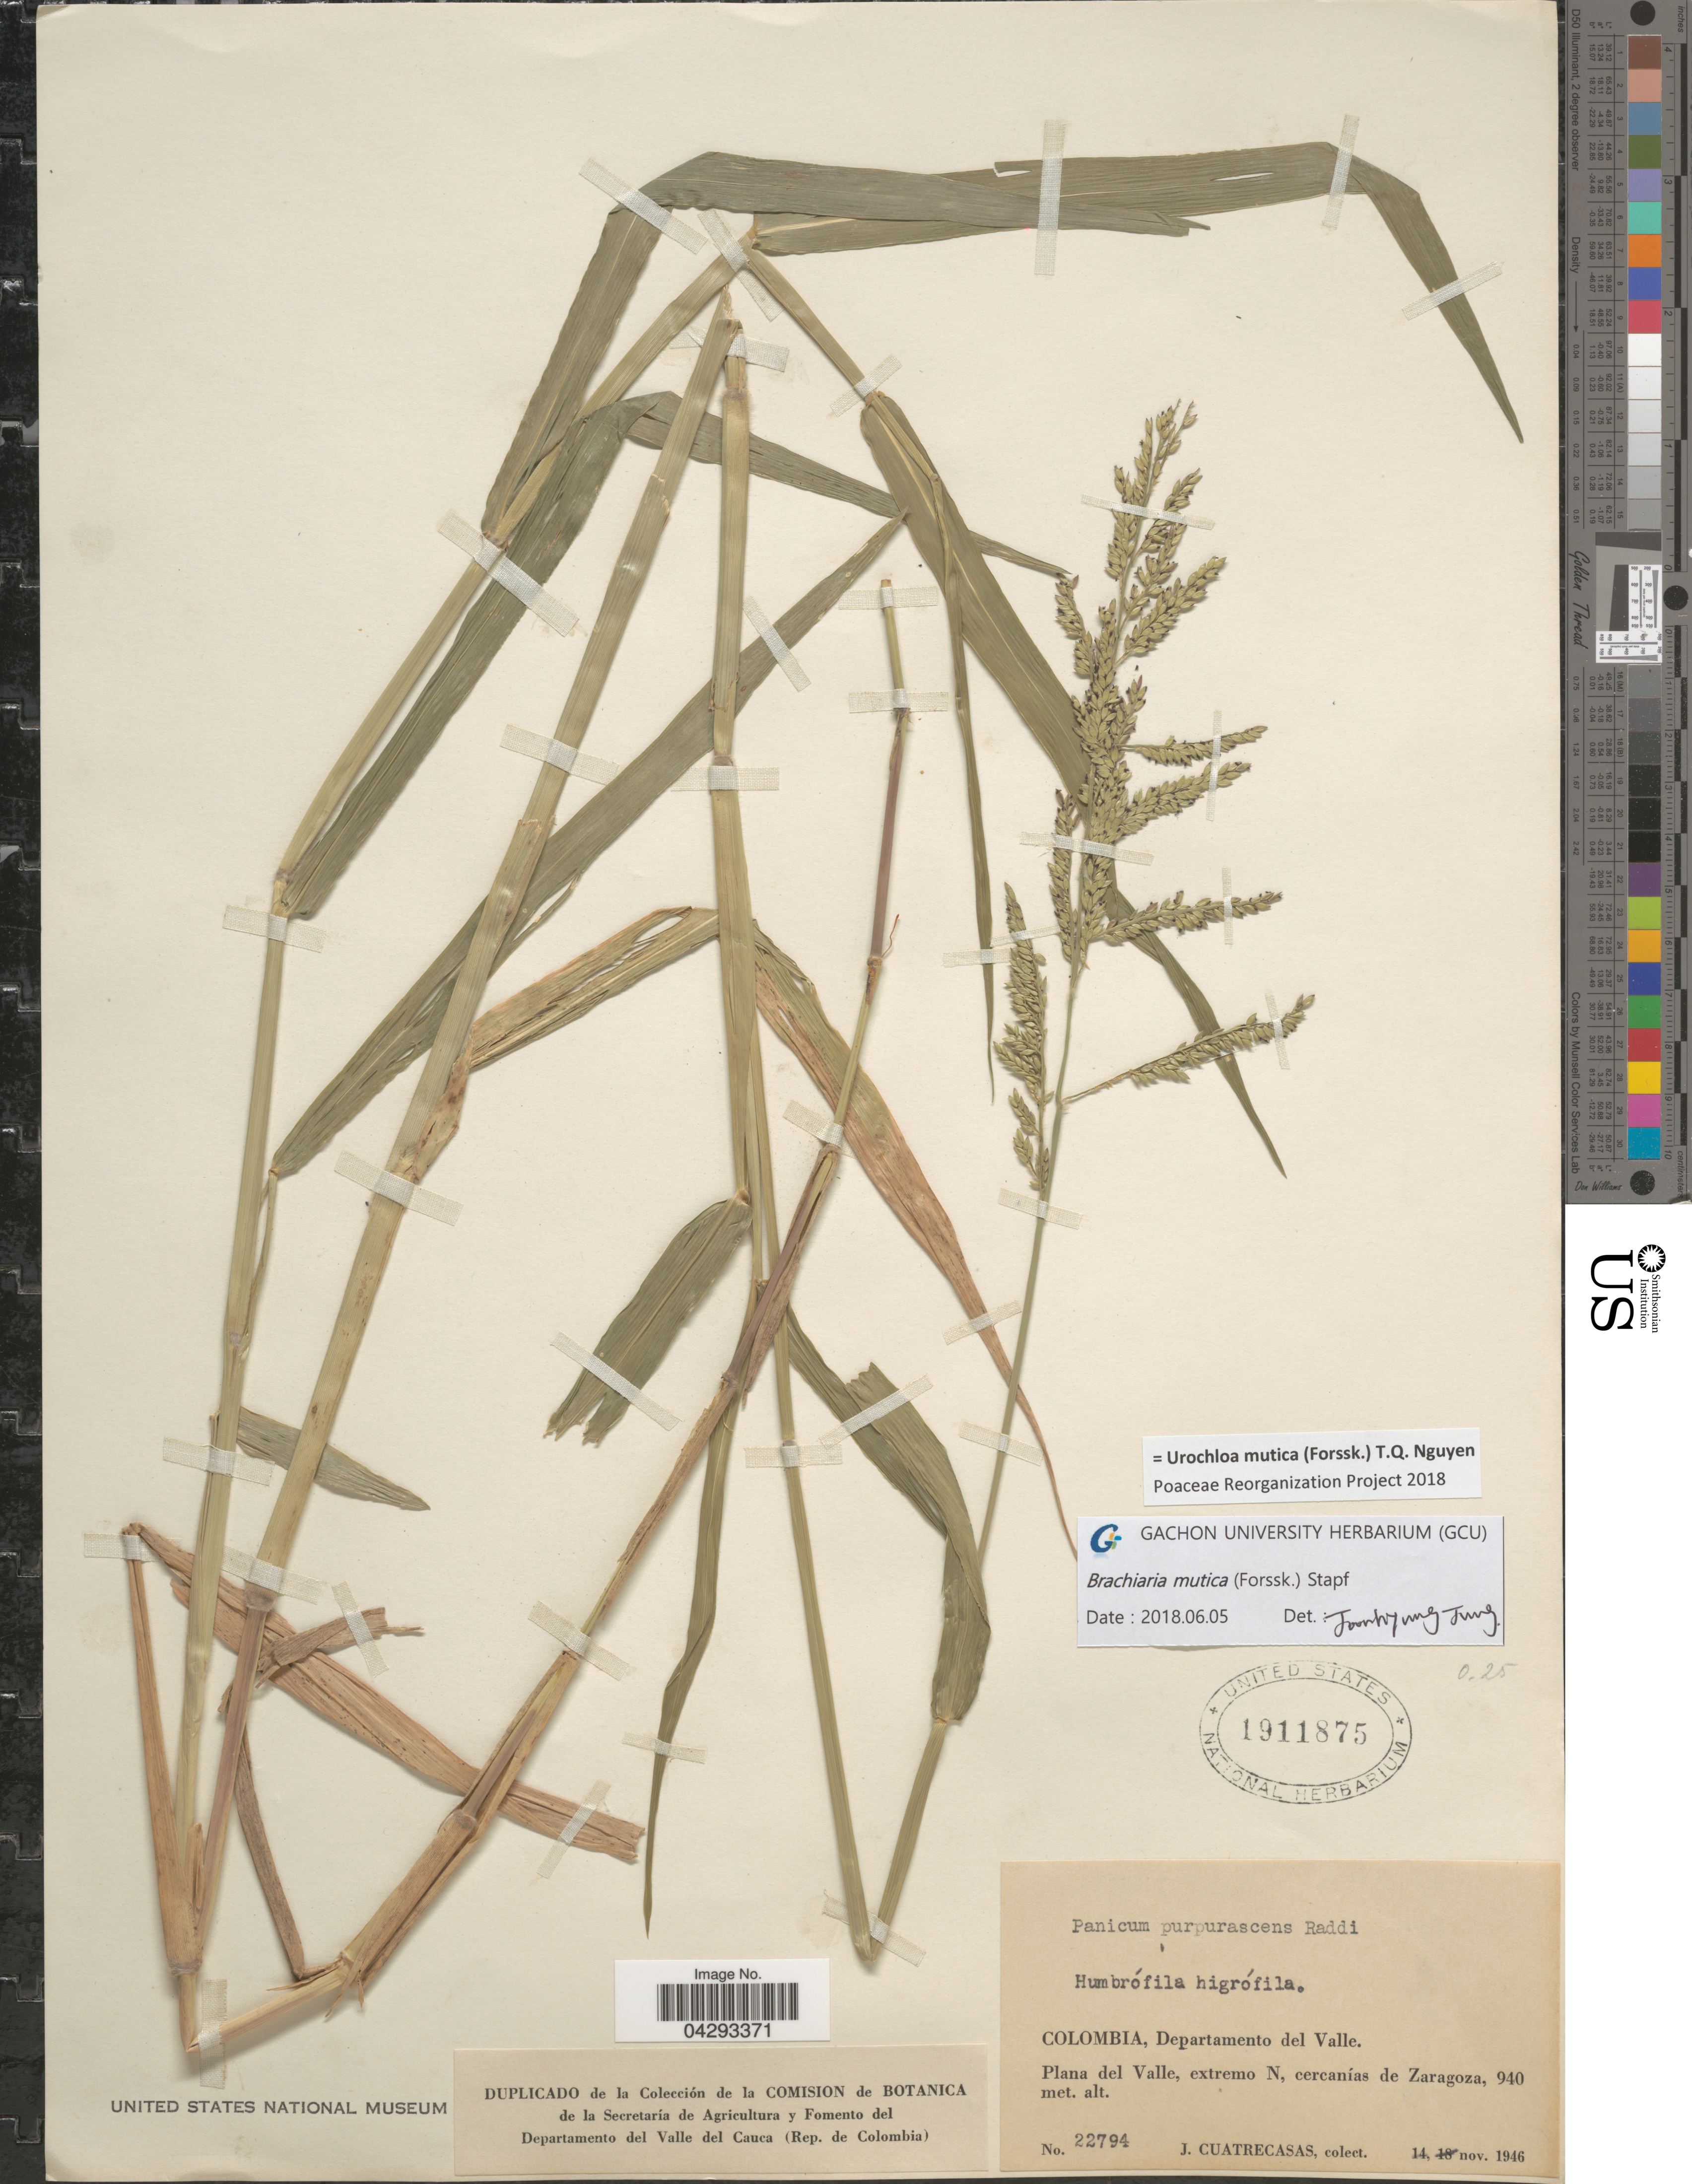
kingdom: Plantae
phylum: Tracheophyta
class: Liliopsida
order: Poales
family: Poaceae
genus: Urochloa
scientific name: Urochloa mutica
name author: (Forssk.) T.Q. Nguyen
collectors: J. Cuatrecasas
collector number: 22794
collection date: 1946-11-14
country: Colombia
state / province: Valle del Cauca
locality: Departamento del Valle. Plana del Valle, extremo N, cercanías de Zaragoza.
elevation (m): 940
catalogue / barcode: US 1911875